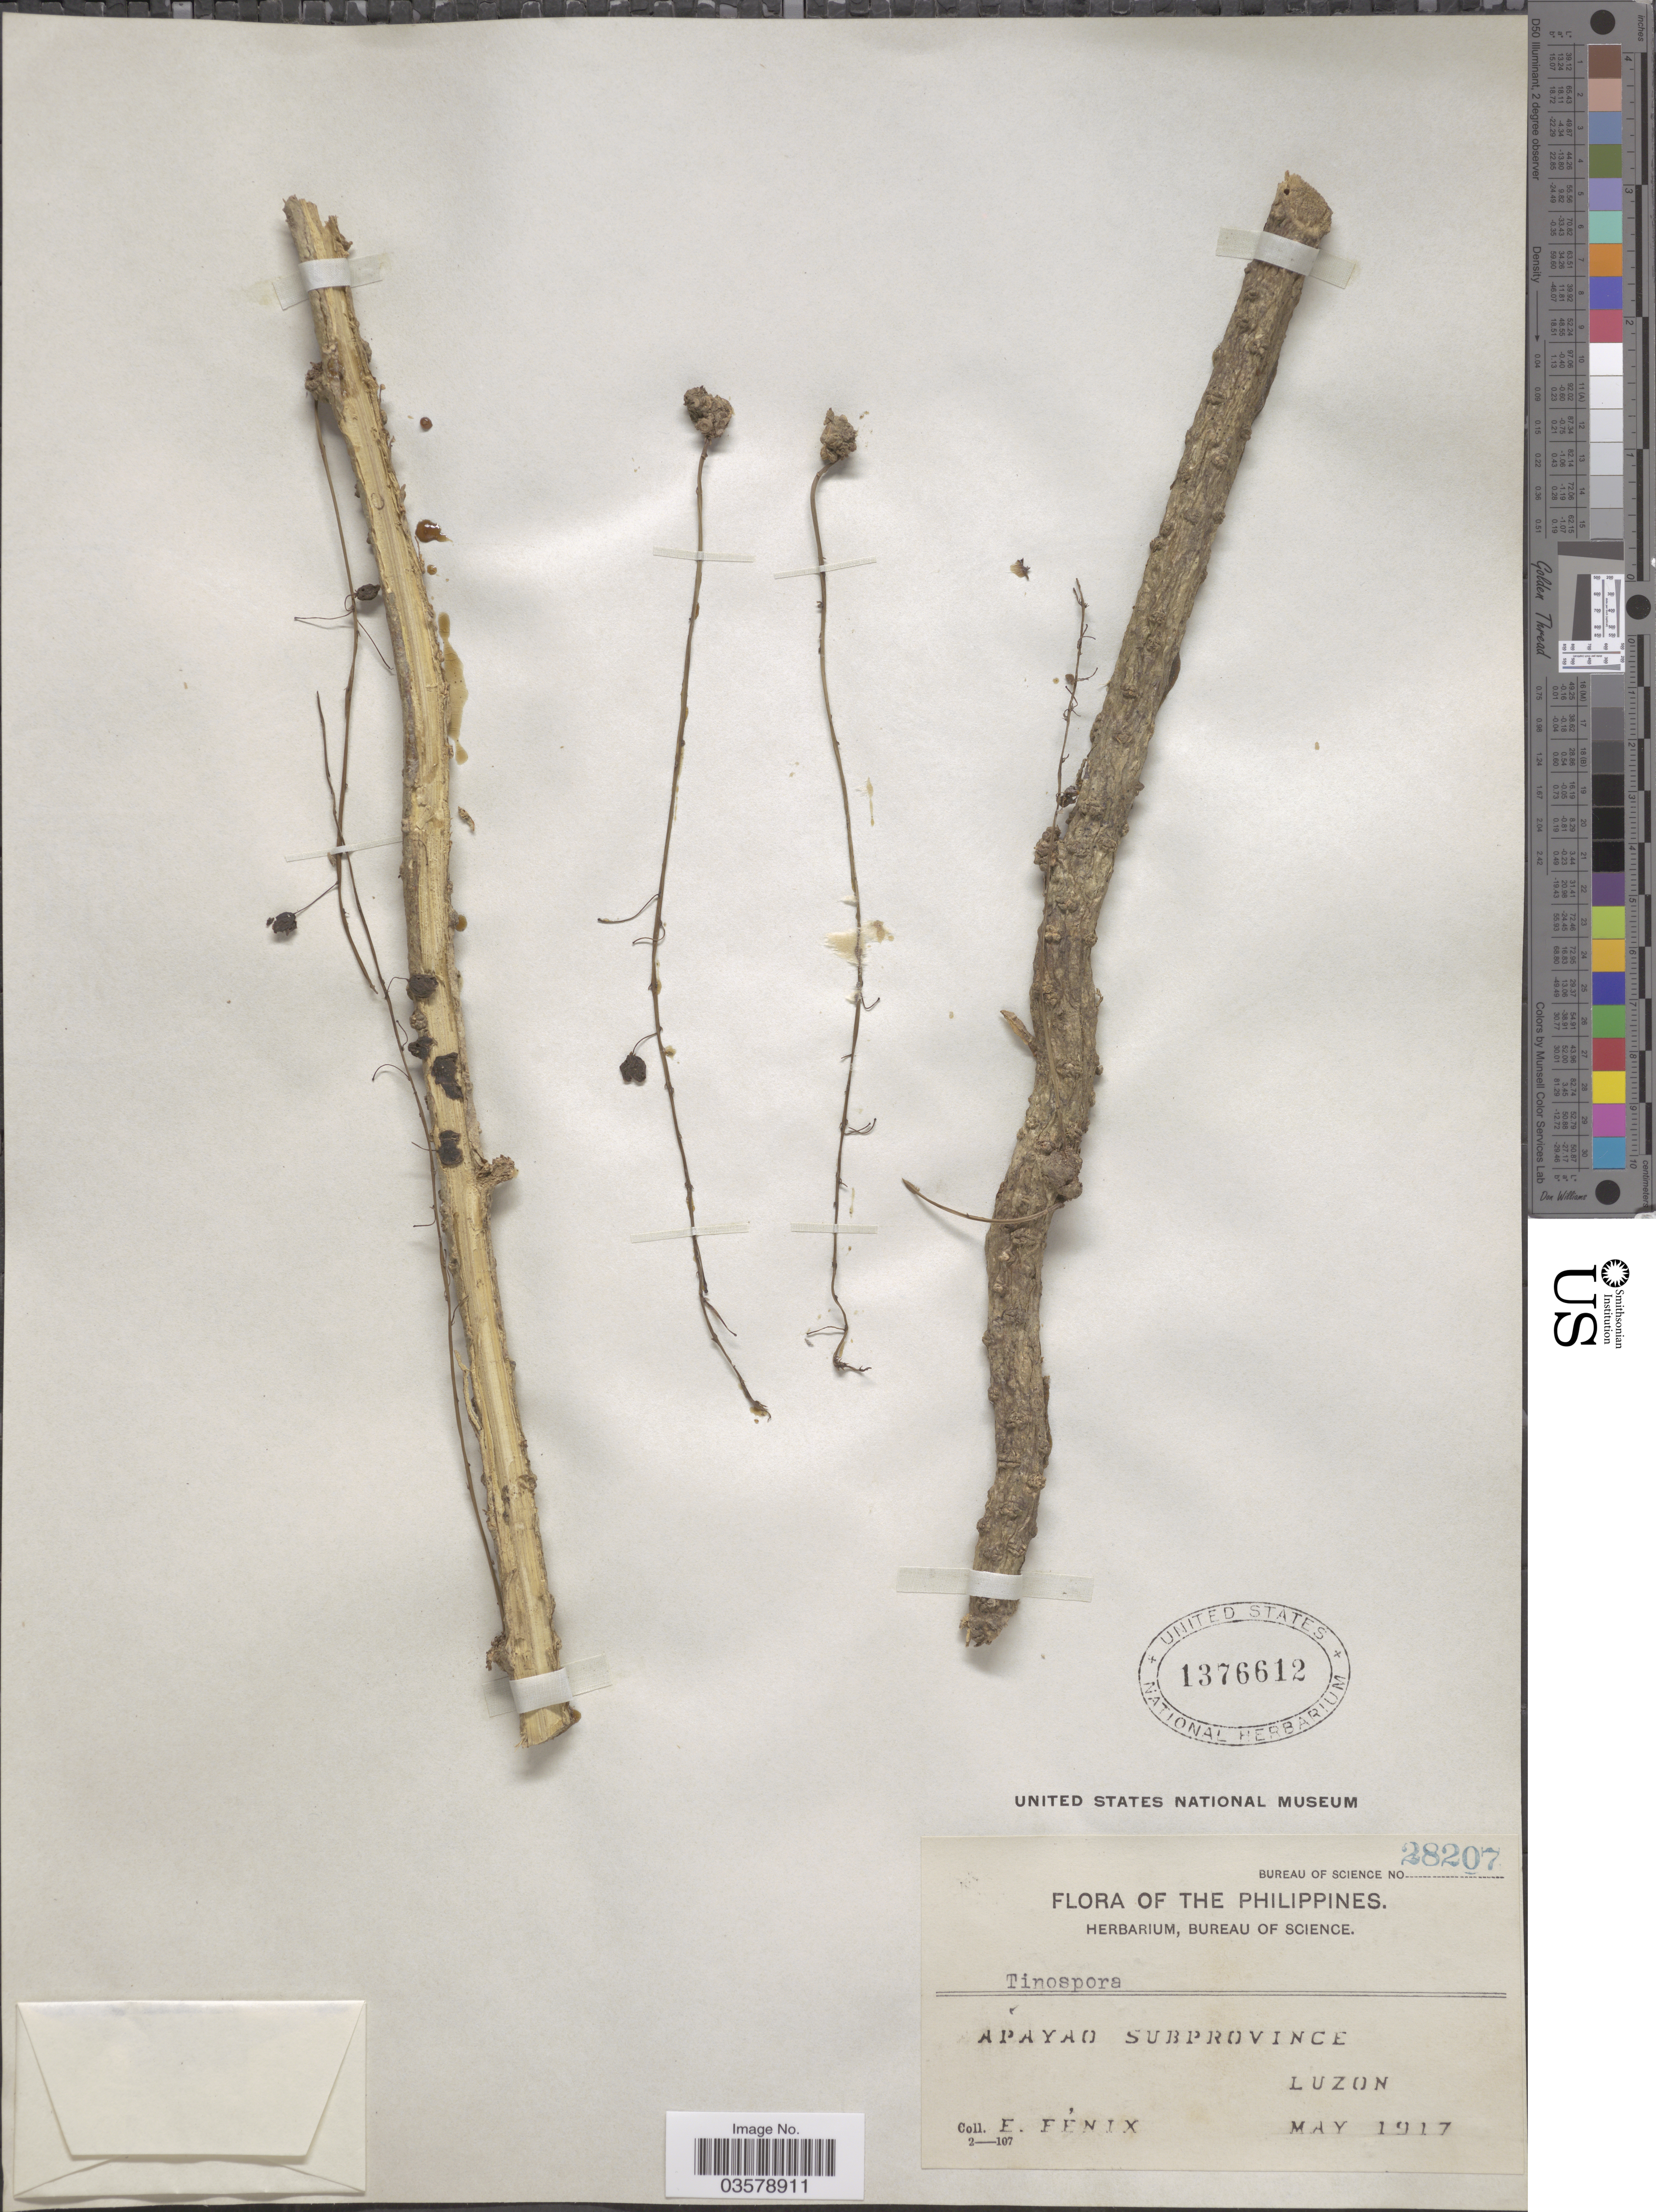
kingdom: Plantae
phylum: Tracheophyta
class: Magnoliopsida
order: Ranunculales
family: Menispermaceae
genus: Tinospora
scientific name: Tinospora sp.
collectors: E. Fénix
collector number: Bureau of Science 28207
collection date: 1917-05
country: Philippines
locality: Apayao Subprovince, Luzon.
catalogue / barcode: US 1376612